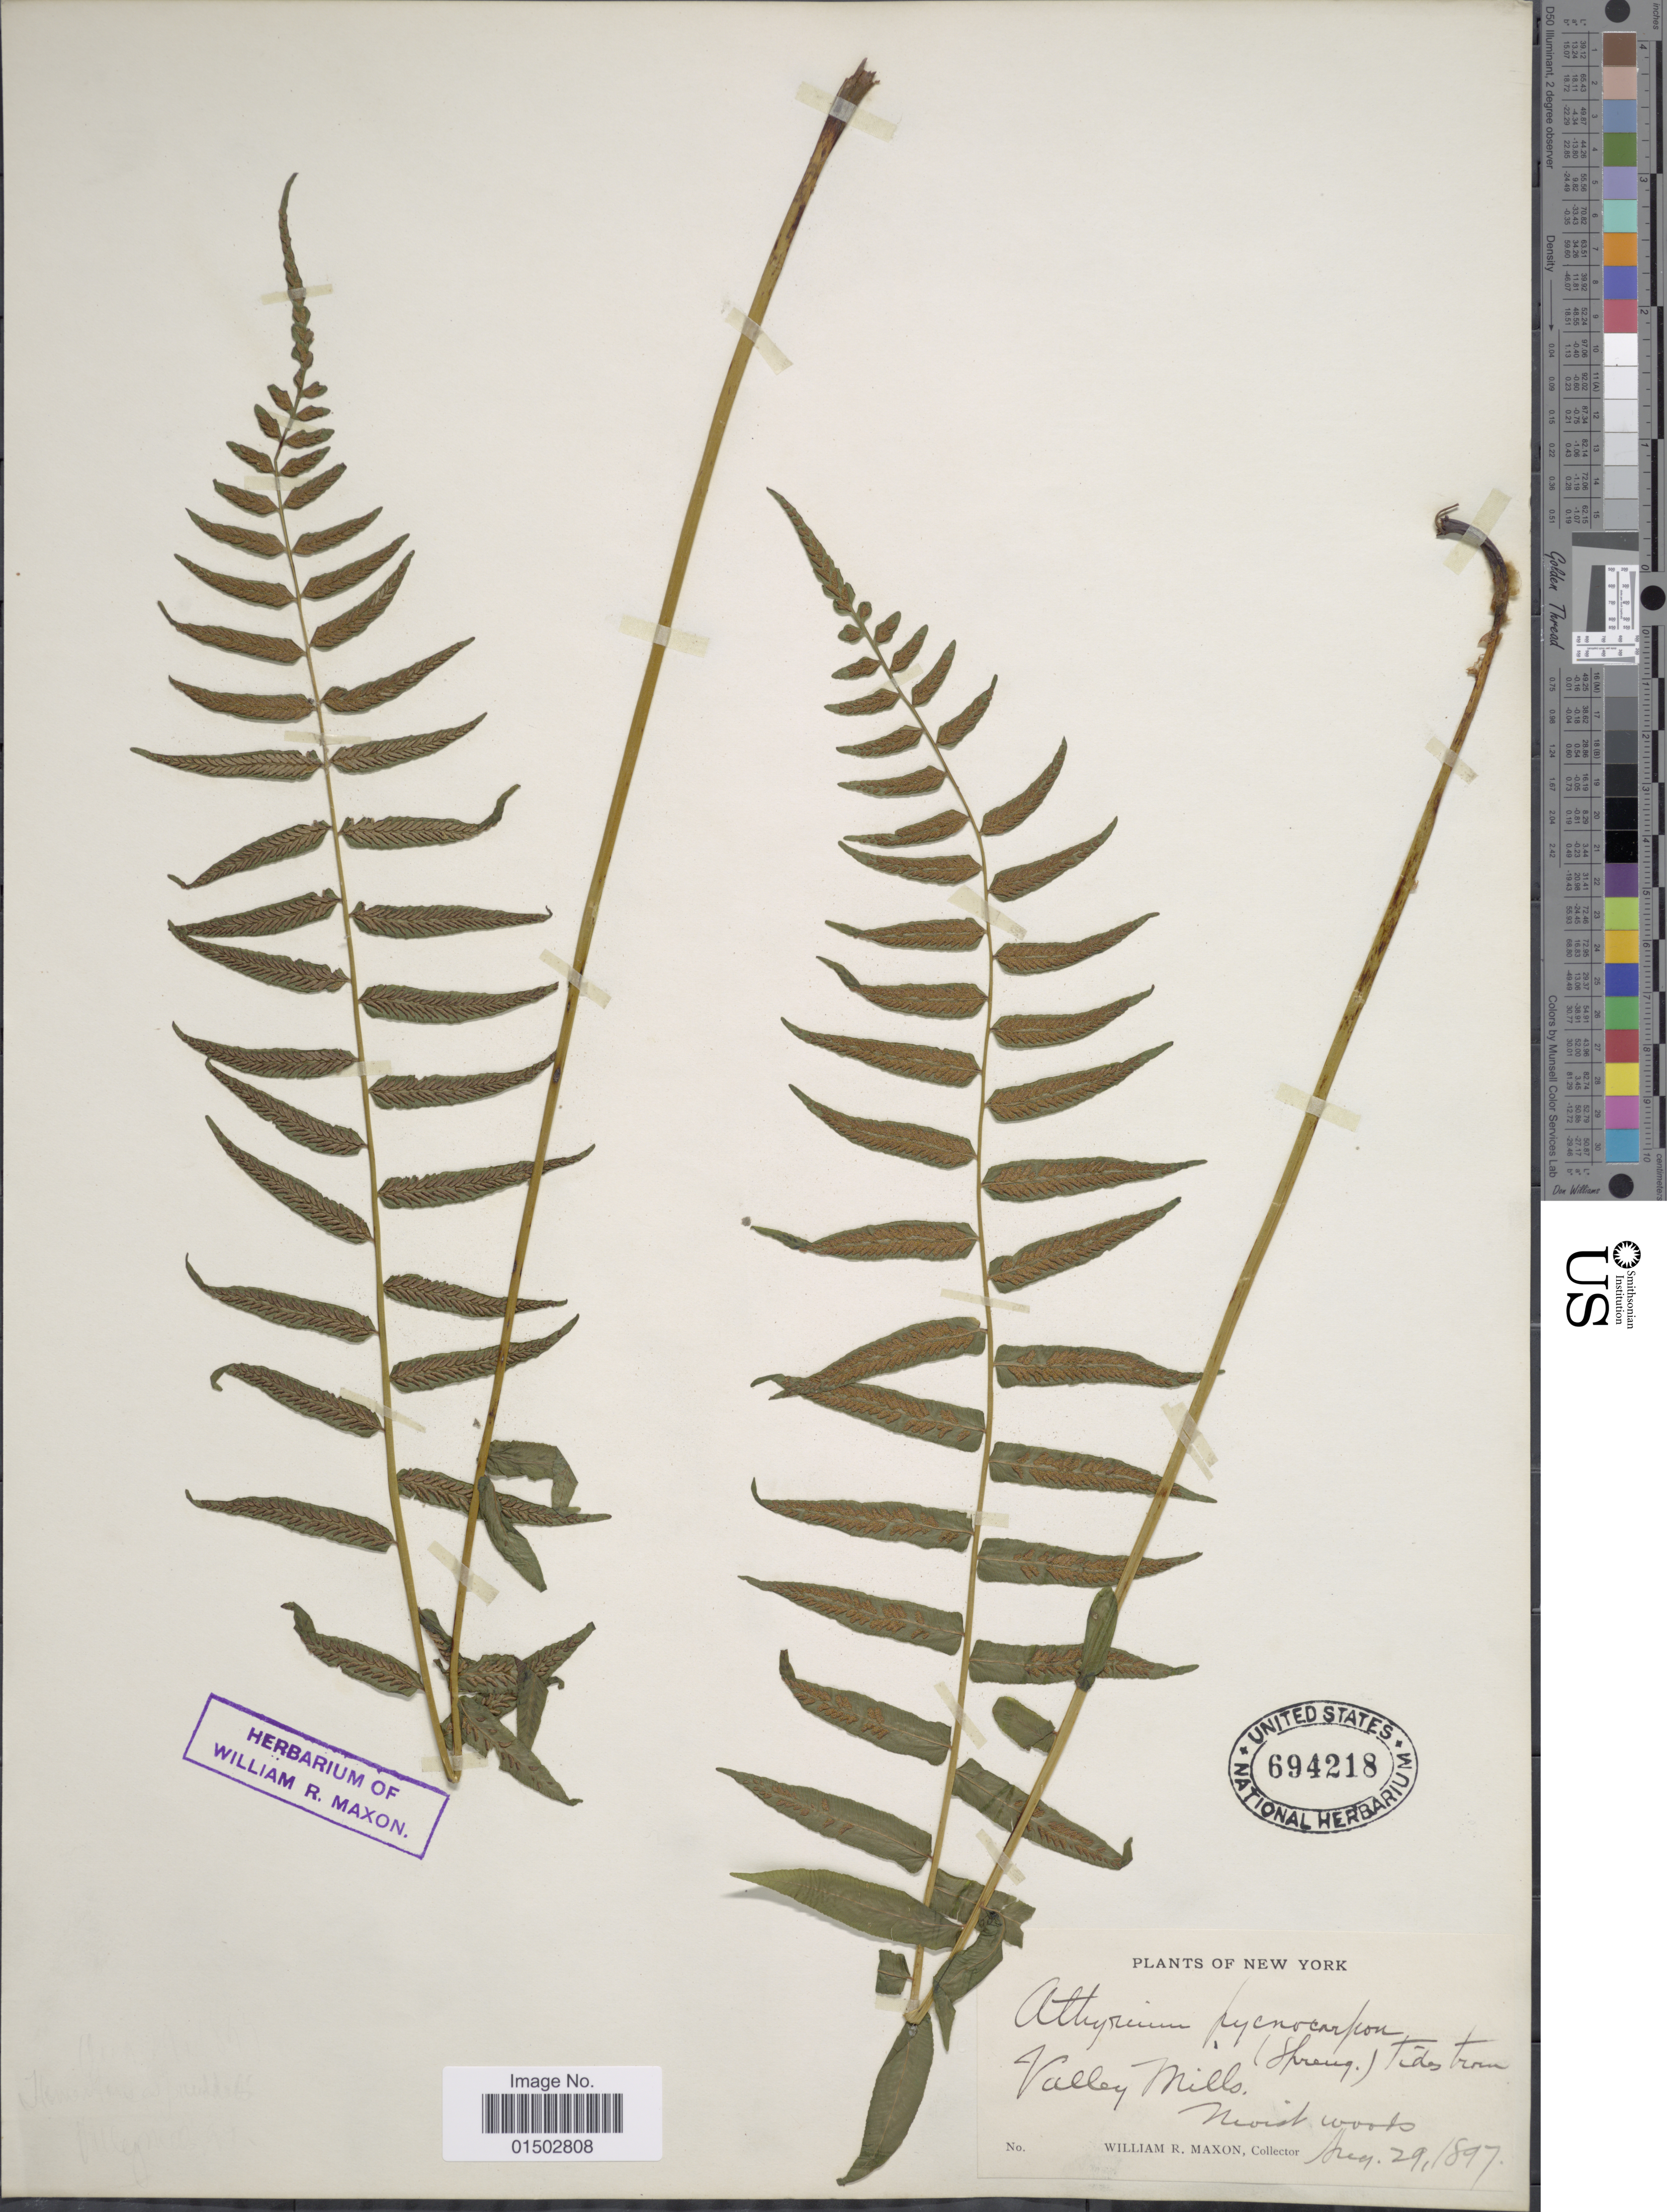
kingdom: Plantae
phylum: Tracheophyta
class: Polypodiopsida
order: Polypodiales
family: Diplaziopsidaceae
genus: Homalosorus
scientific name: Homalosorus pycnocarpos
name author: (Spreng.) Pic. Serm.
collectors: W. R. Maxon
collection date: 1897-08-29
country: United States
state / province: New York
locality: Valley Mills. Nevist woods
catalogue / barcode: US 694218